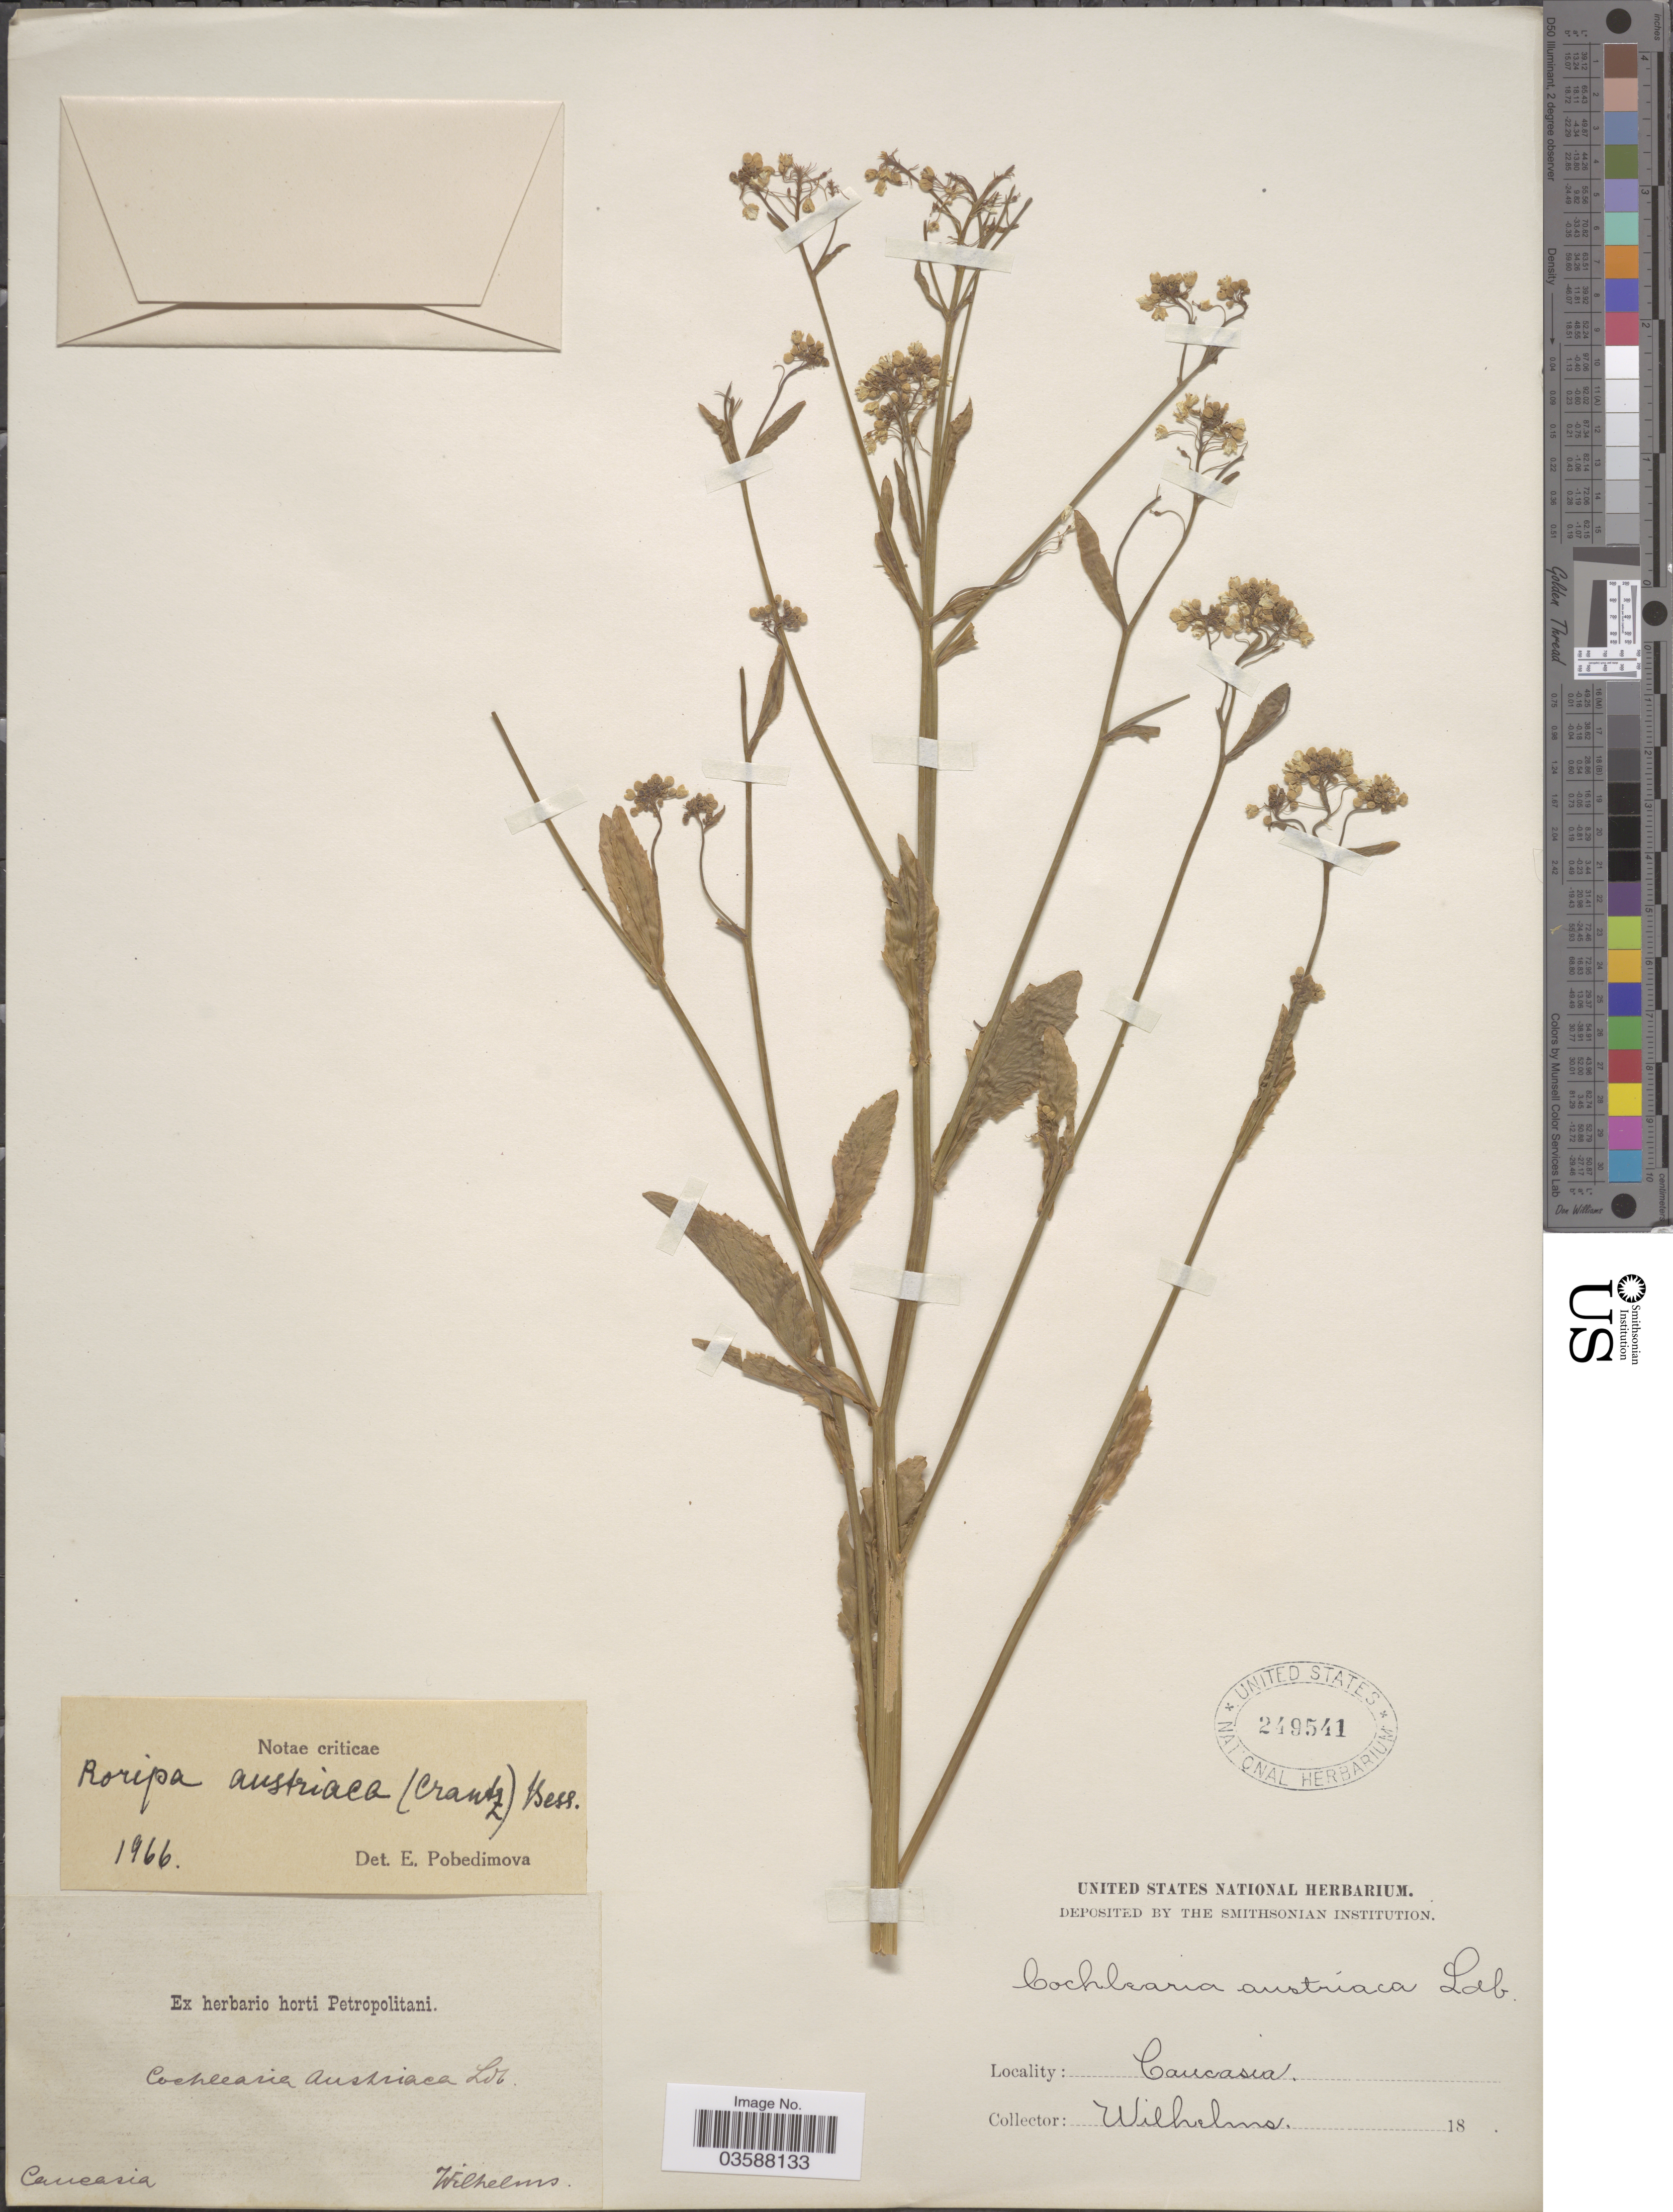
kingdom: Plantae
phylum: Tracheophyta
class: Magnoliopsida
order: Brassicales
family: Brassicaceae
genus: Rorippa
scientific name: Rorippa austriaca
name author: (Crantz) Besser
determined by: Pobedimova, E.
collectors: C. Wilhelms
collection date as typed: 18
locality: Caucasia.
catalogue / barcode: US 249541